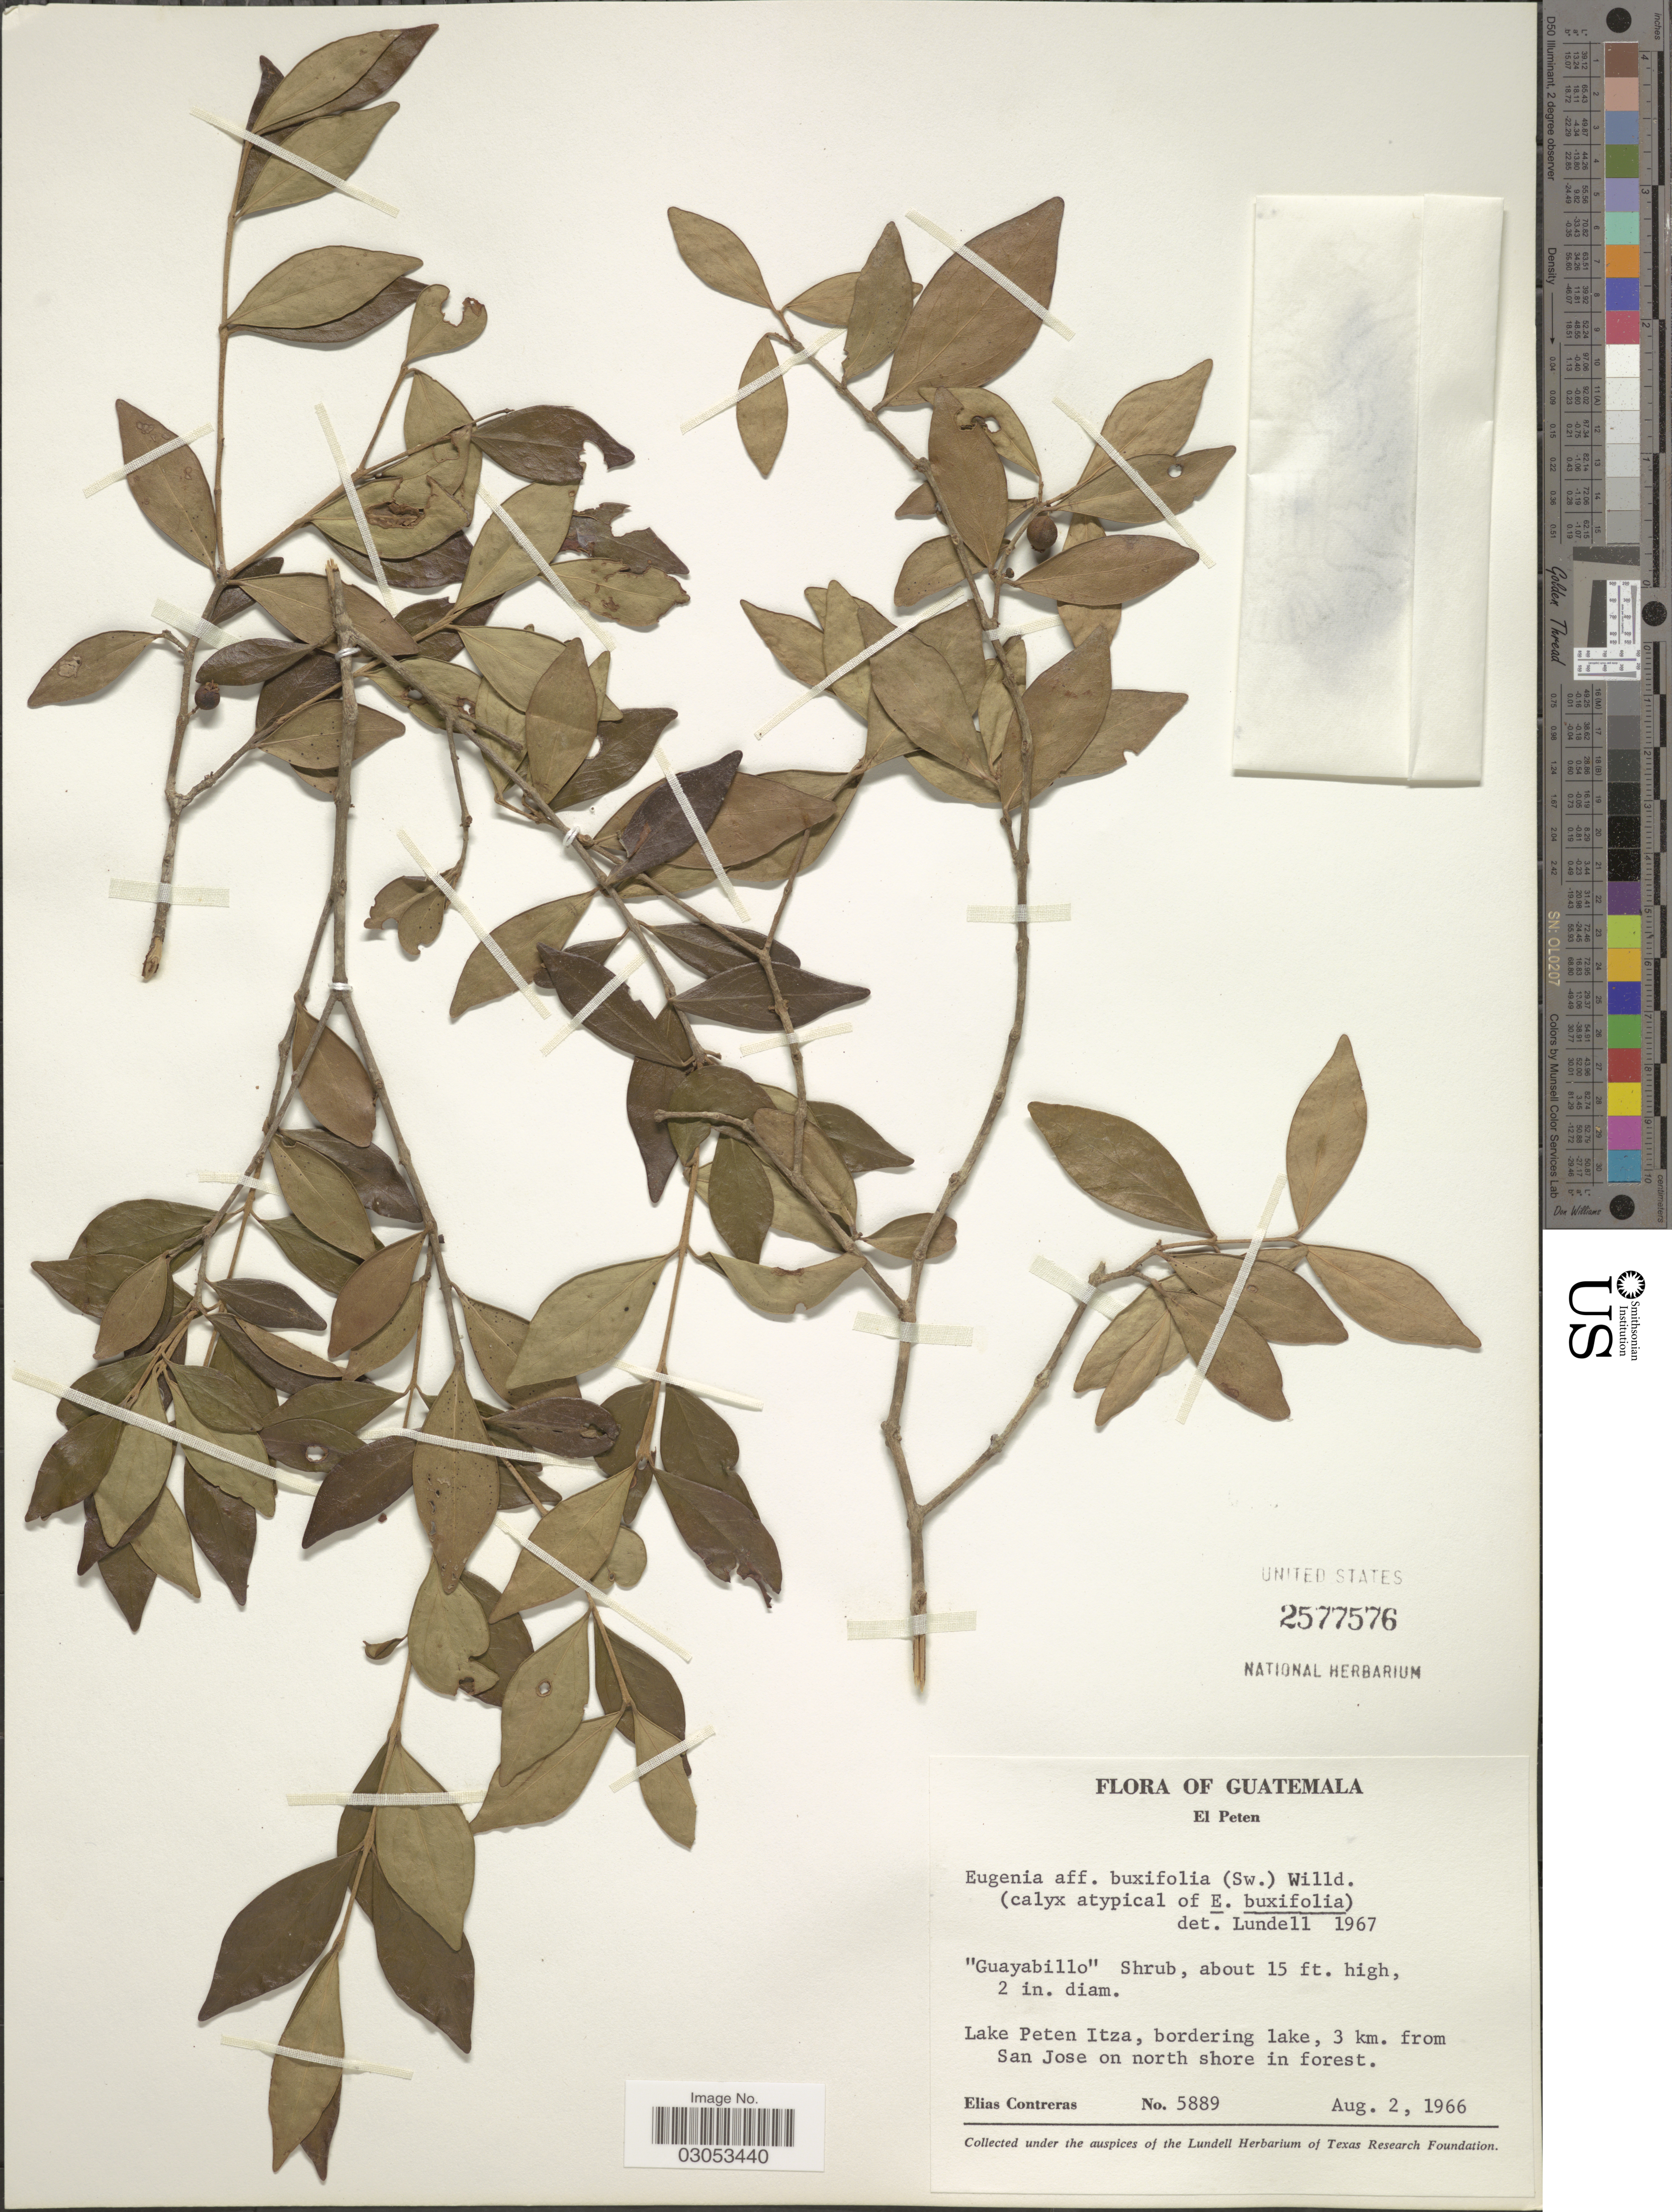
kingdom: Plantae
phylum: Tracheophyta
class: Magnoliopsida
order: Myrtales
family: Myrtaceae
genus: Eugenia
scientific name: Eugenia buxifolia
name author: (Sw.) Willd.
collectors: E. Contreras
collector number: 5889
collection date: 1966-08-02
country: Guatemala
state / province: El Petén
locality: Lake Peten Itza, bordering lake, 3 km. from San Jose on north shore in forest.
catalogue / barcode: US 2577576